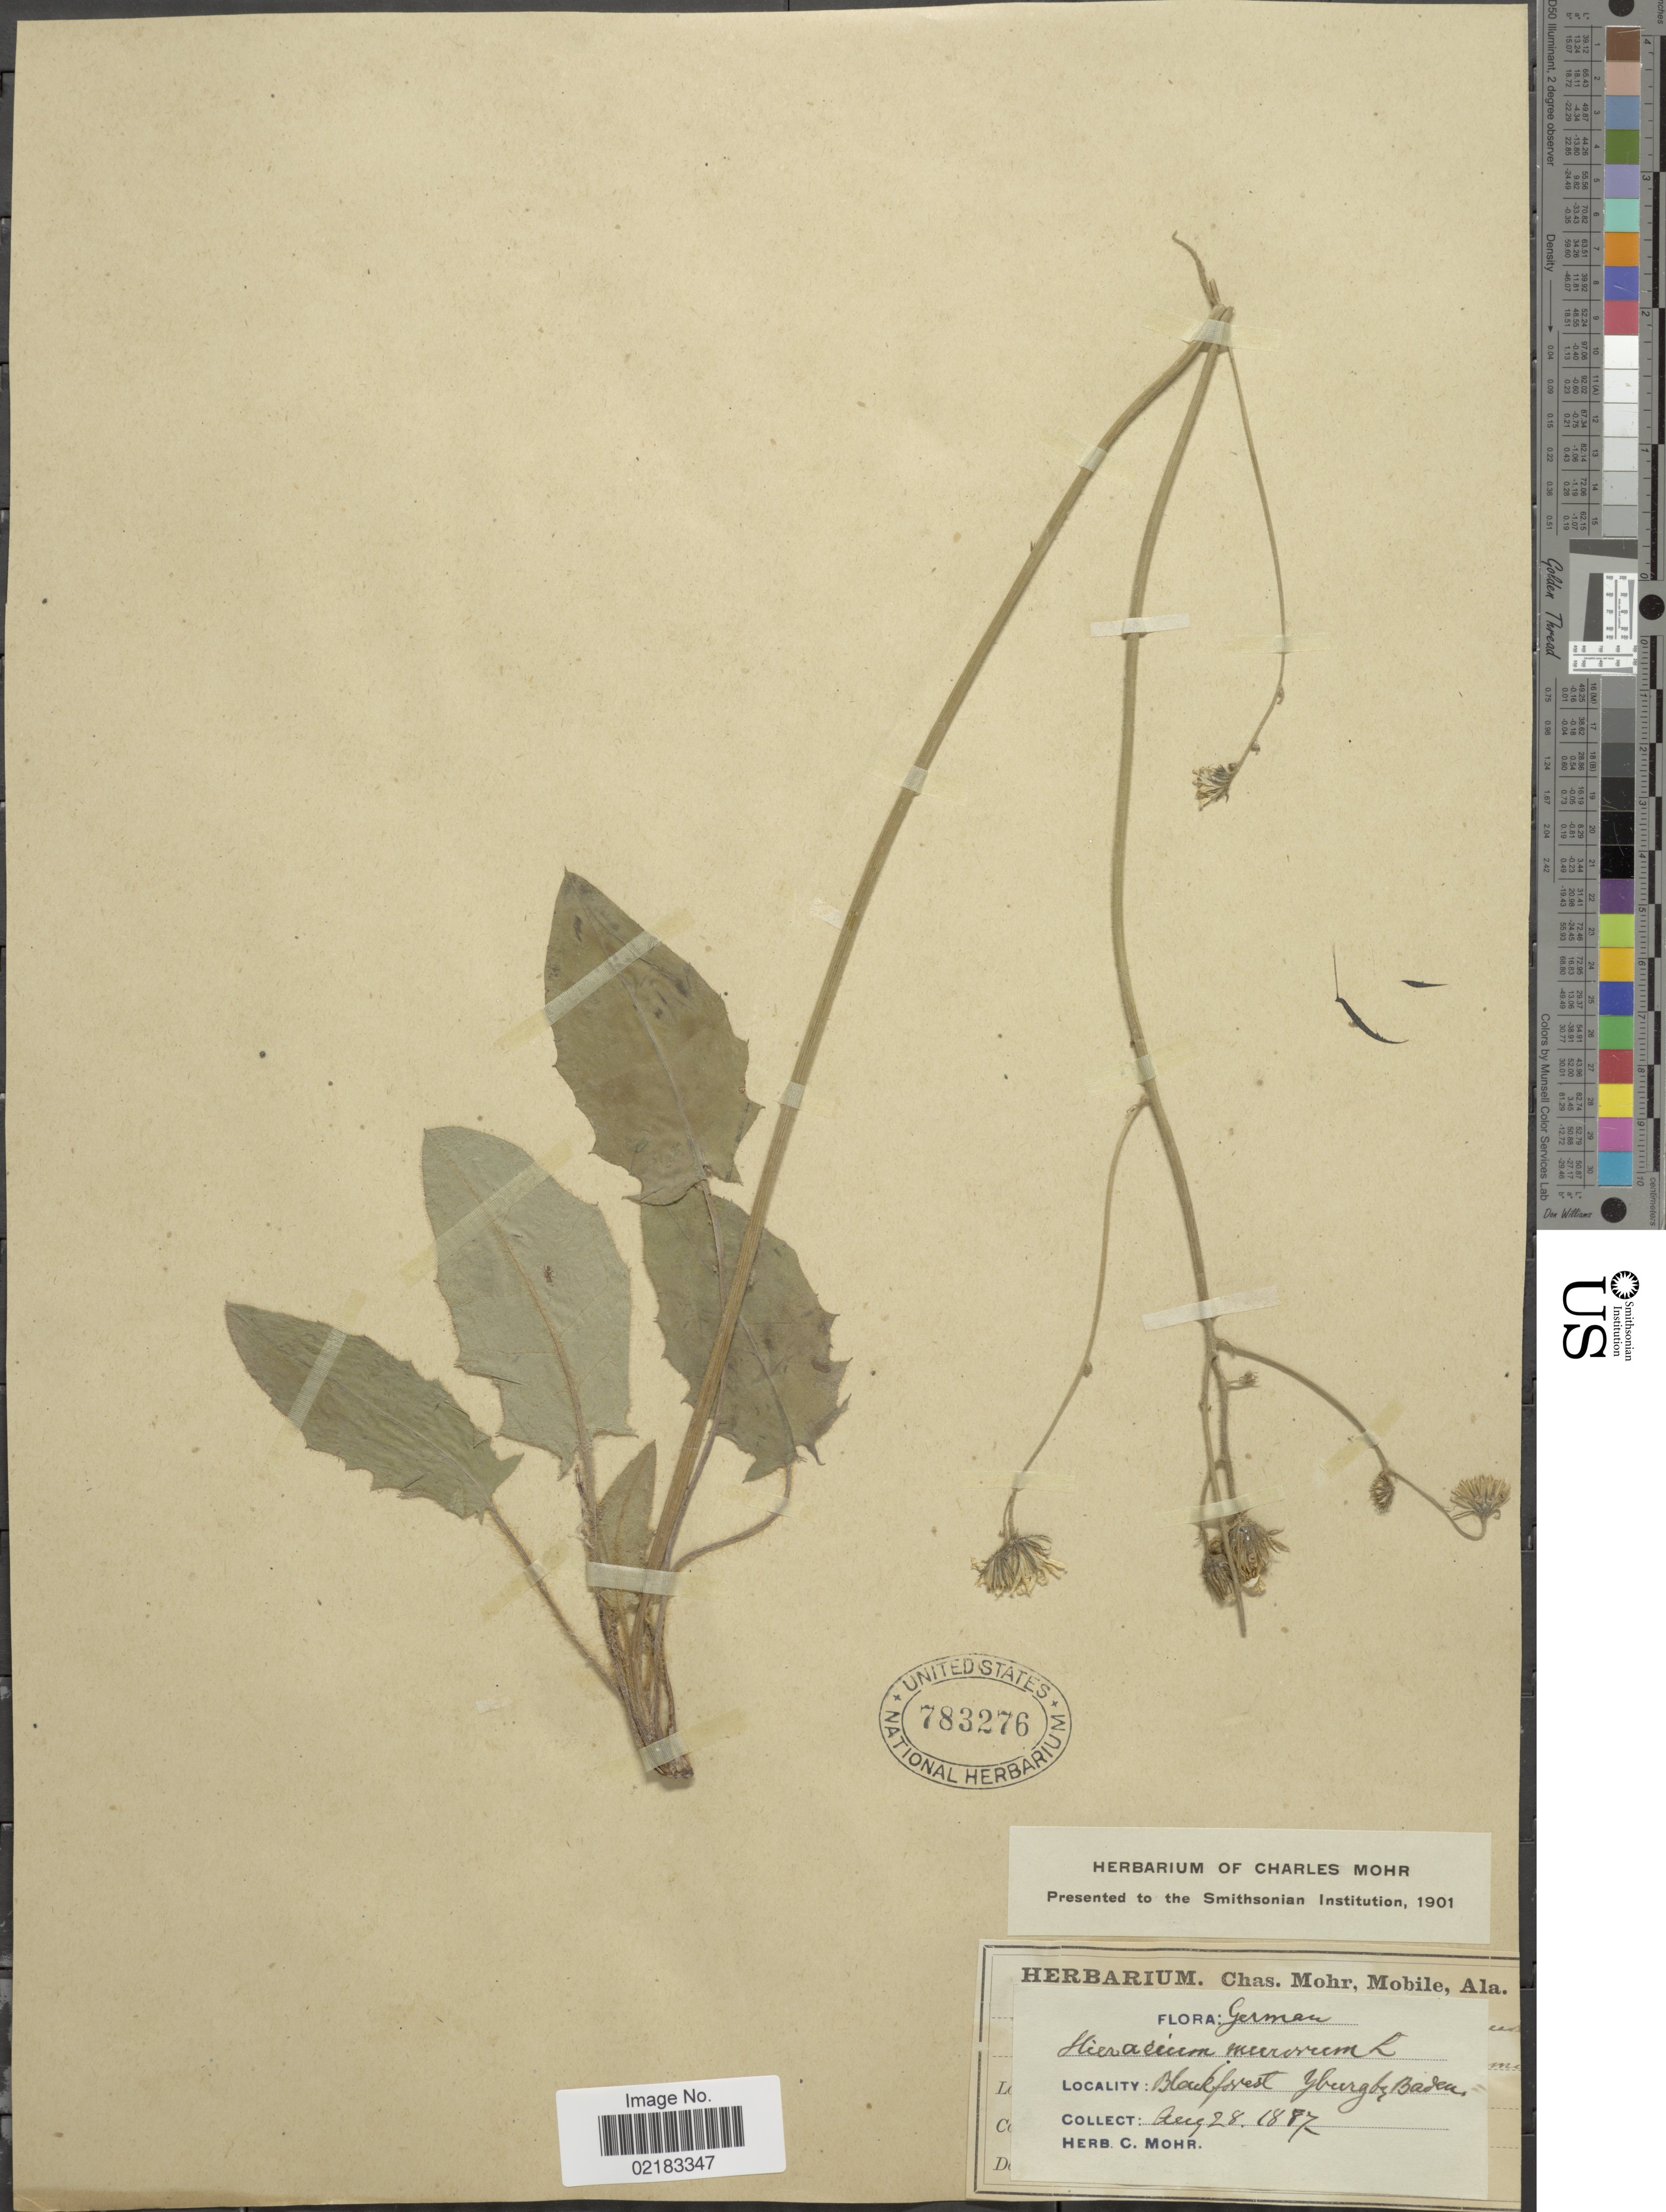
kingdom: Plantae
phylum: Tracheophyta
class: Magnoliopsida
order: Asterales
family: Asteraceae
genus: Hieracium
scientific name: Hieracium murorum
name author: L.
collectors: ex herb. C. Mohr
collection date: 1887-08-28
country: Germany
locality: German: Blackforest, Yburgbr, Baden [interpreted]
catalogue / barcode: US 783276